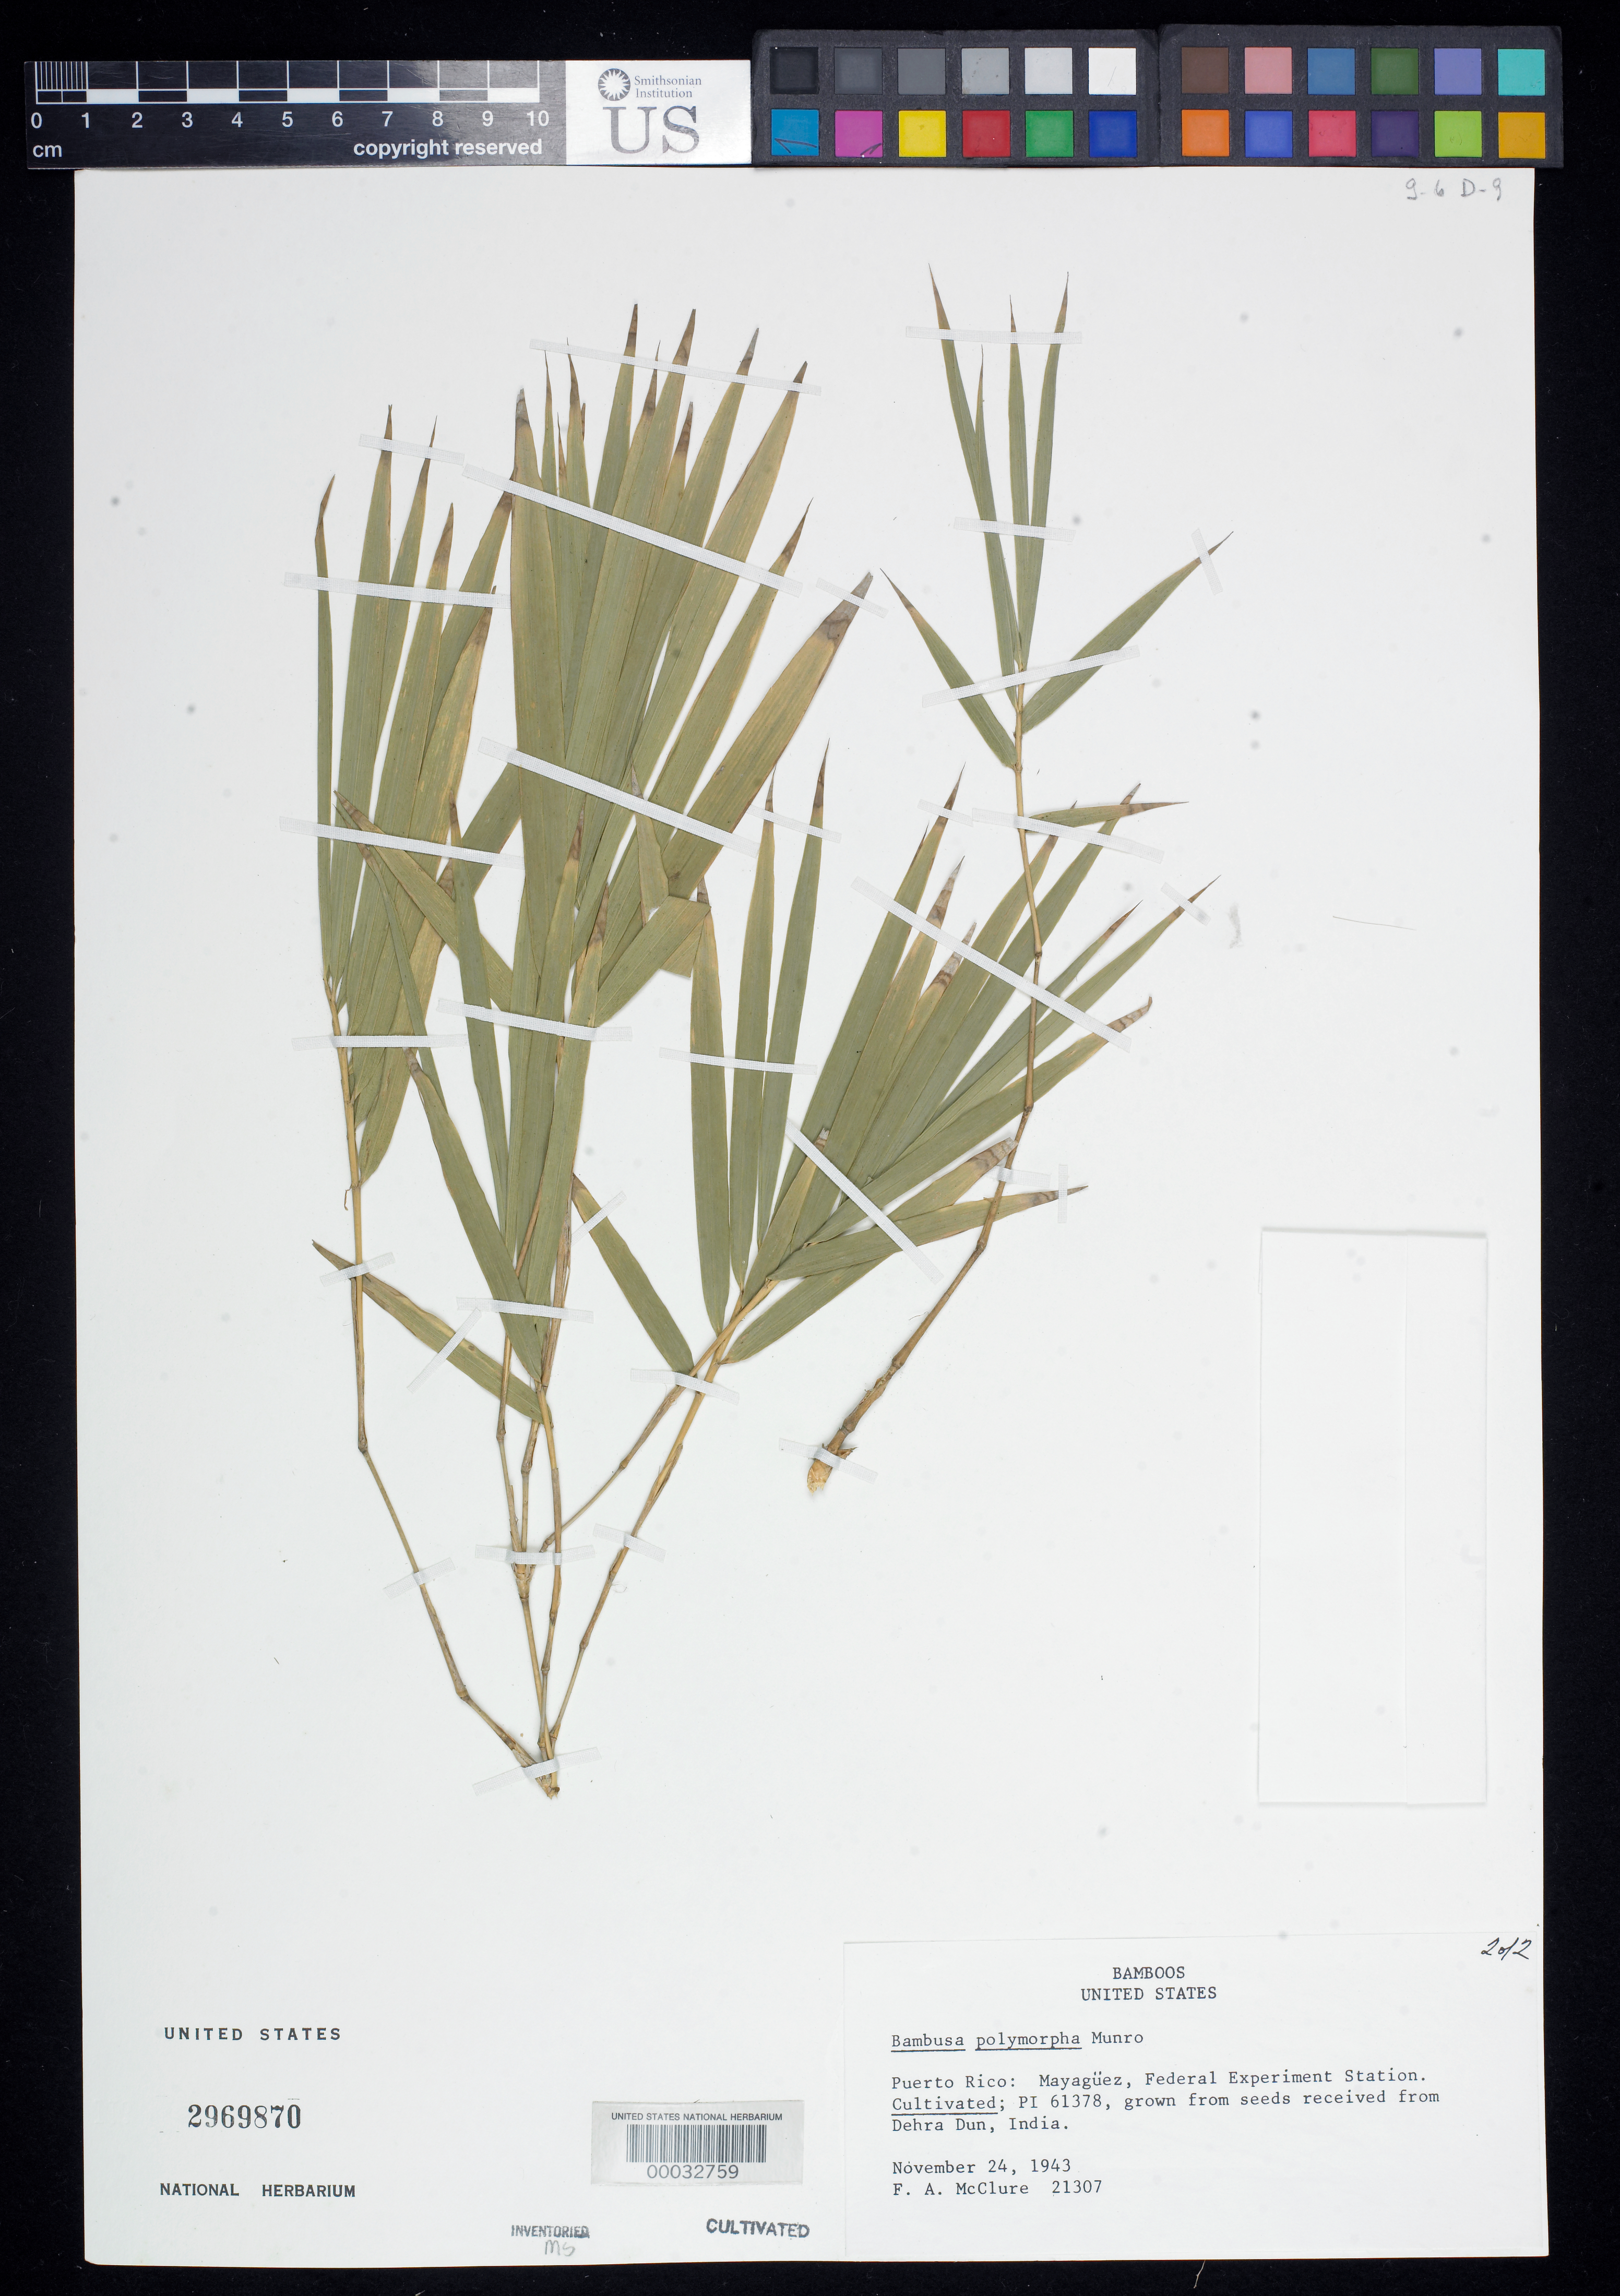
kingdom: Plantae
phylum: Tracheophyta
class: Liliopsida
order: Poales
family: Poaceae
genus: Bambusa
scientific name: Bambusa polymorpha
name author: Munro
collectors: F. A. McClure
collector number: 21307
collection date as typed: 24 Nov 1943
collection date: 1943-11-24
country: Puerto Rico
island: Greater Antilles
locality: Federal experimental station-mayaguez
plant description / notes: Branch Complement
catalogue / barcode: US 2969870